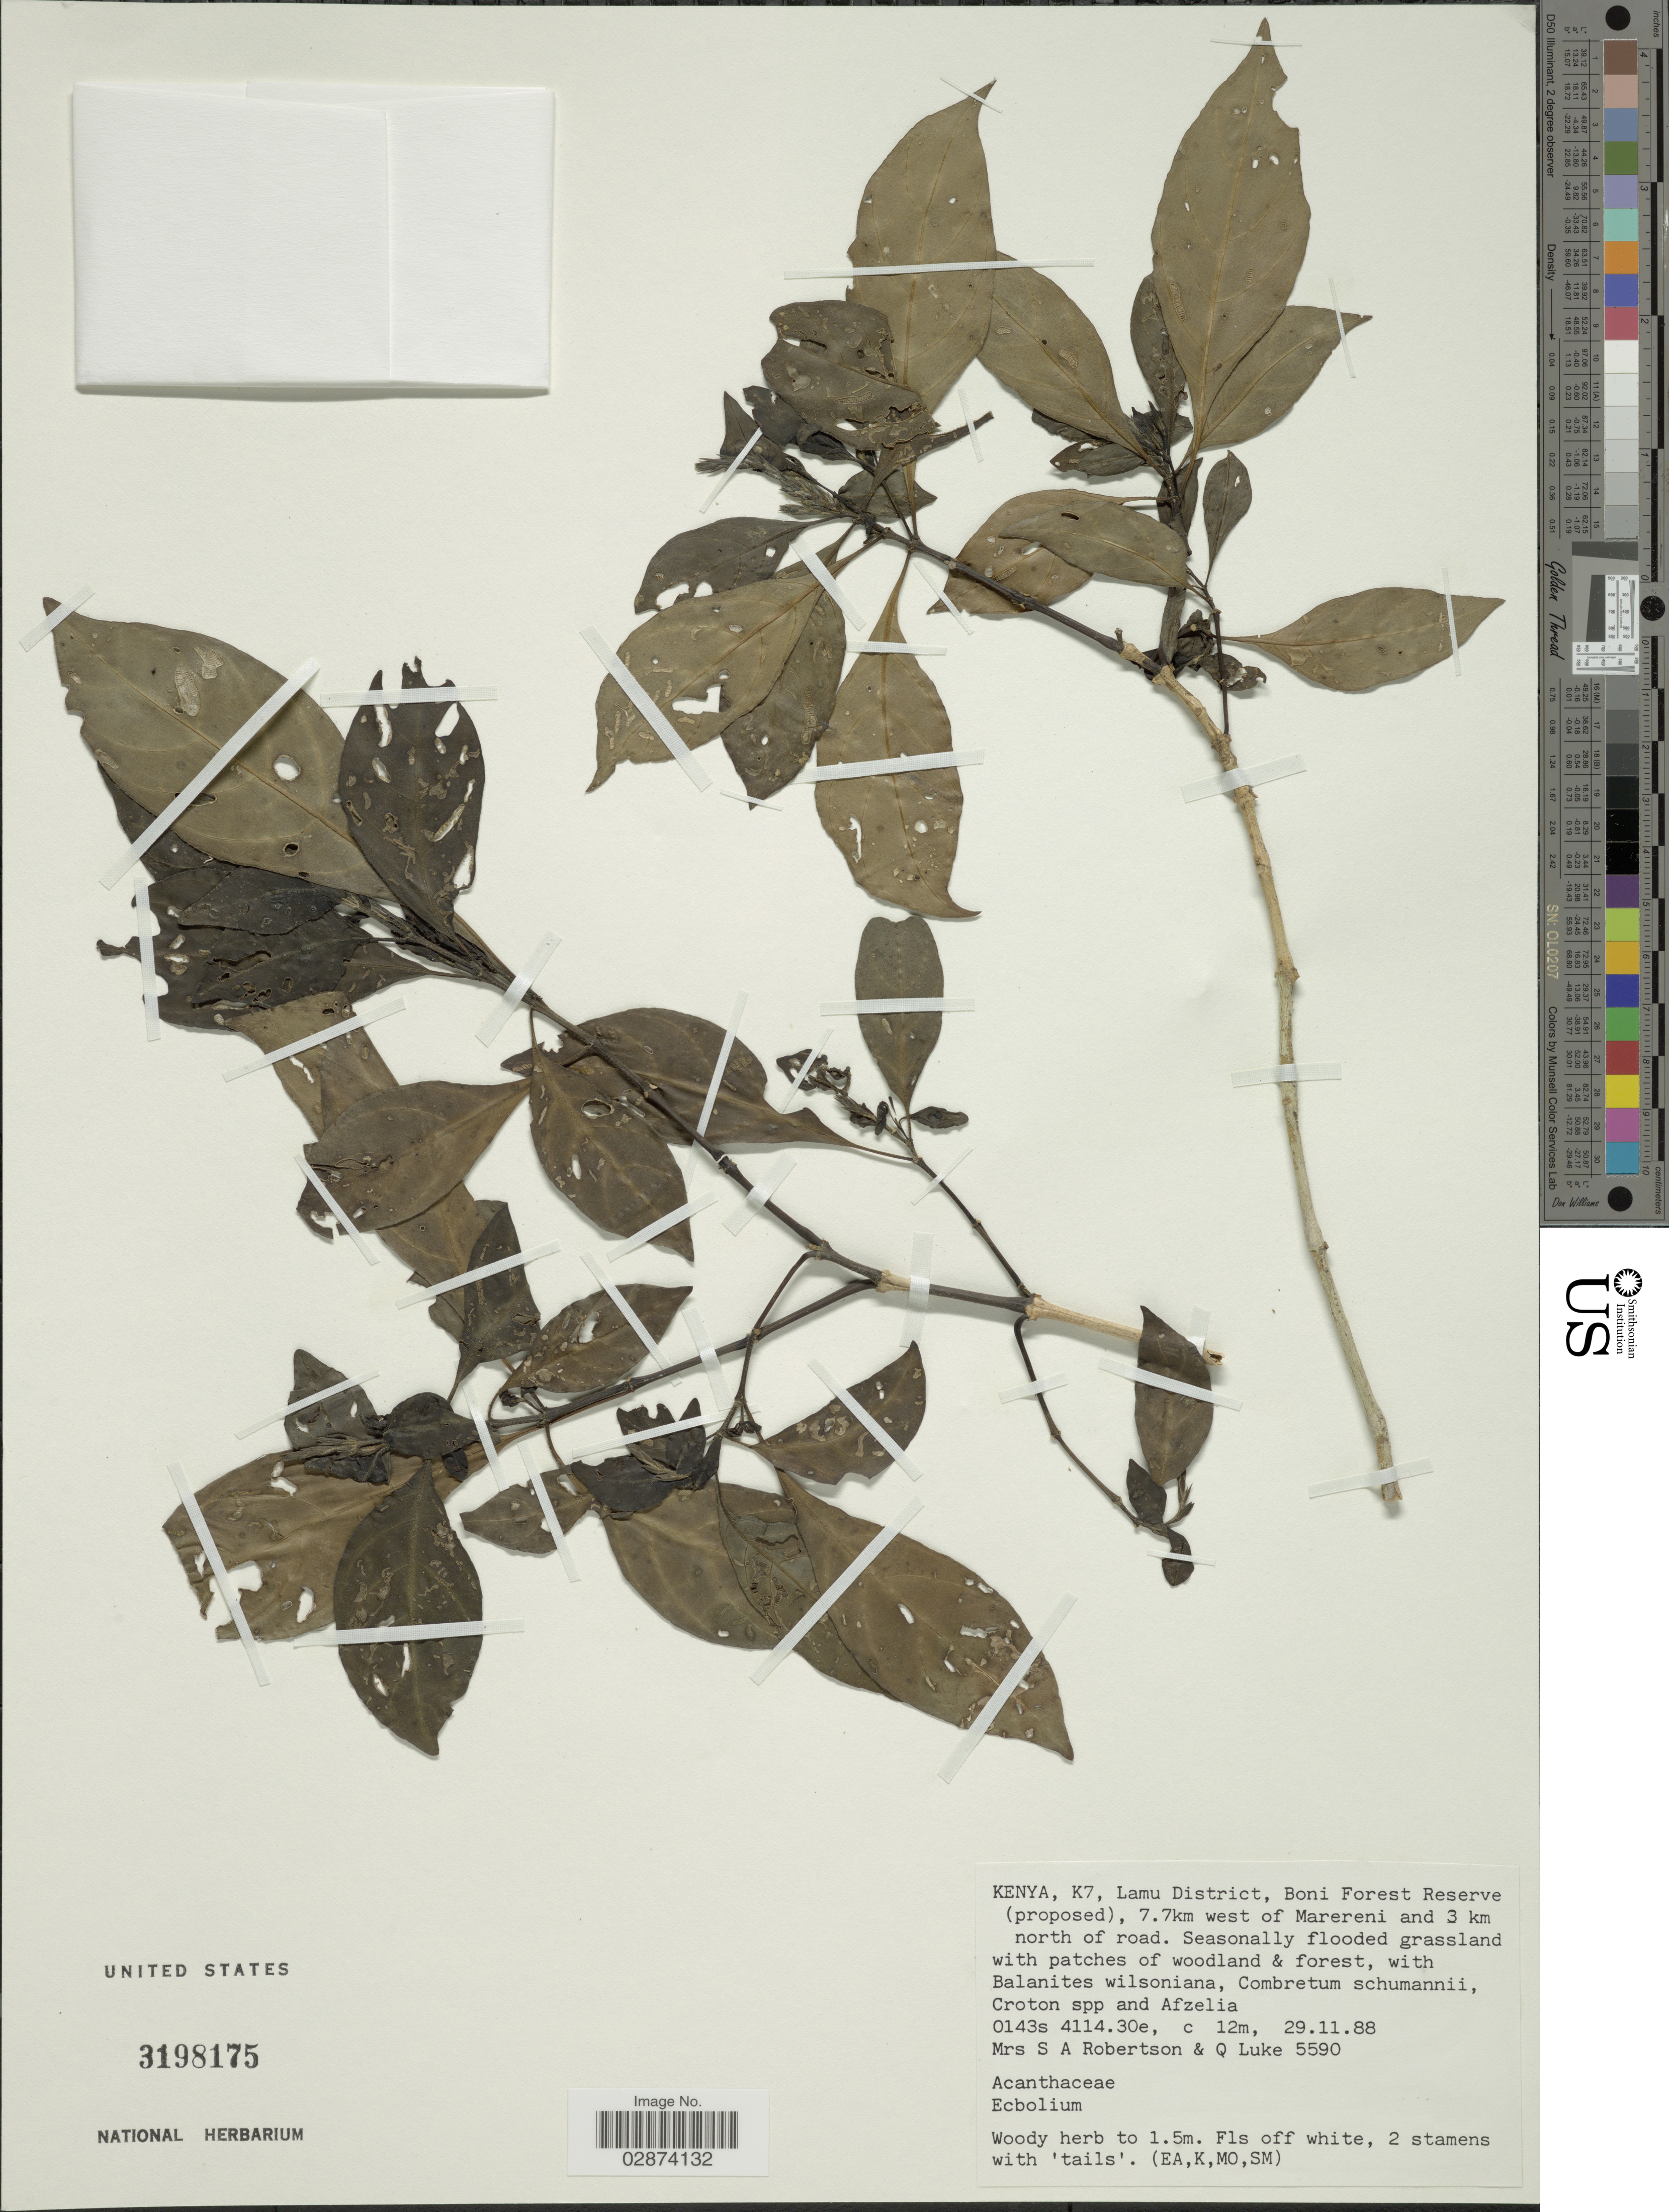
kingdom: Plantae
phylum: Tracheophyta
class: Magnoliopsida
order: Lamiales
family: Acanthaceae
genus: Ecbolium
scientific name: Ecbolium sp.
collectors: S. Robertson & Q. Luke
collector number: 5590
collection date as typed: Transcribed d/m/y: 29/11/88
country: Kenya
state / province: Lamu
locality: K7, Lamu District, Boni Forest Reserve (proposed), 7.7 km west of Marereni and 3 km north of road.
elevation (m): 12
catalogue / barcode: US 3198175